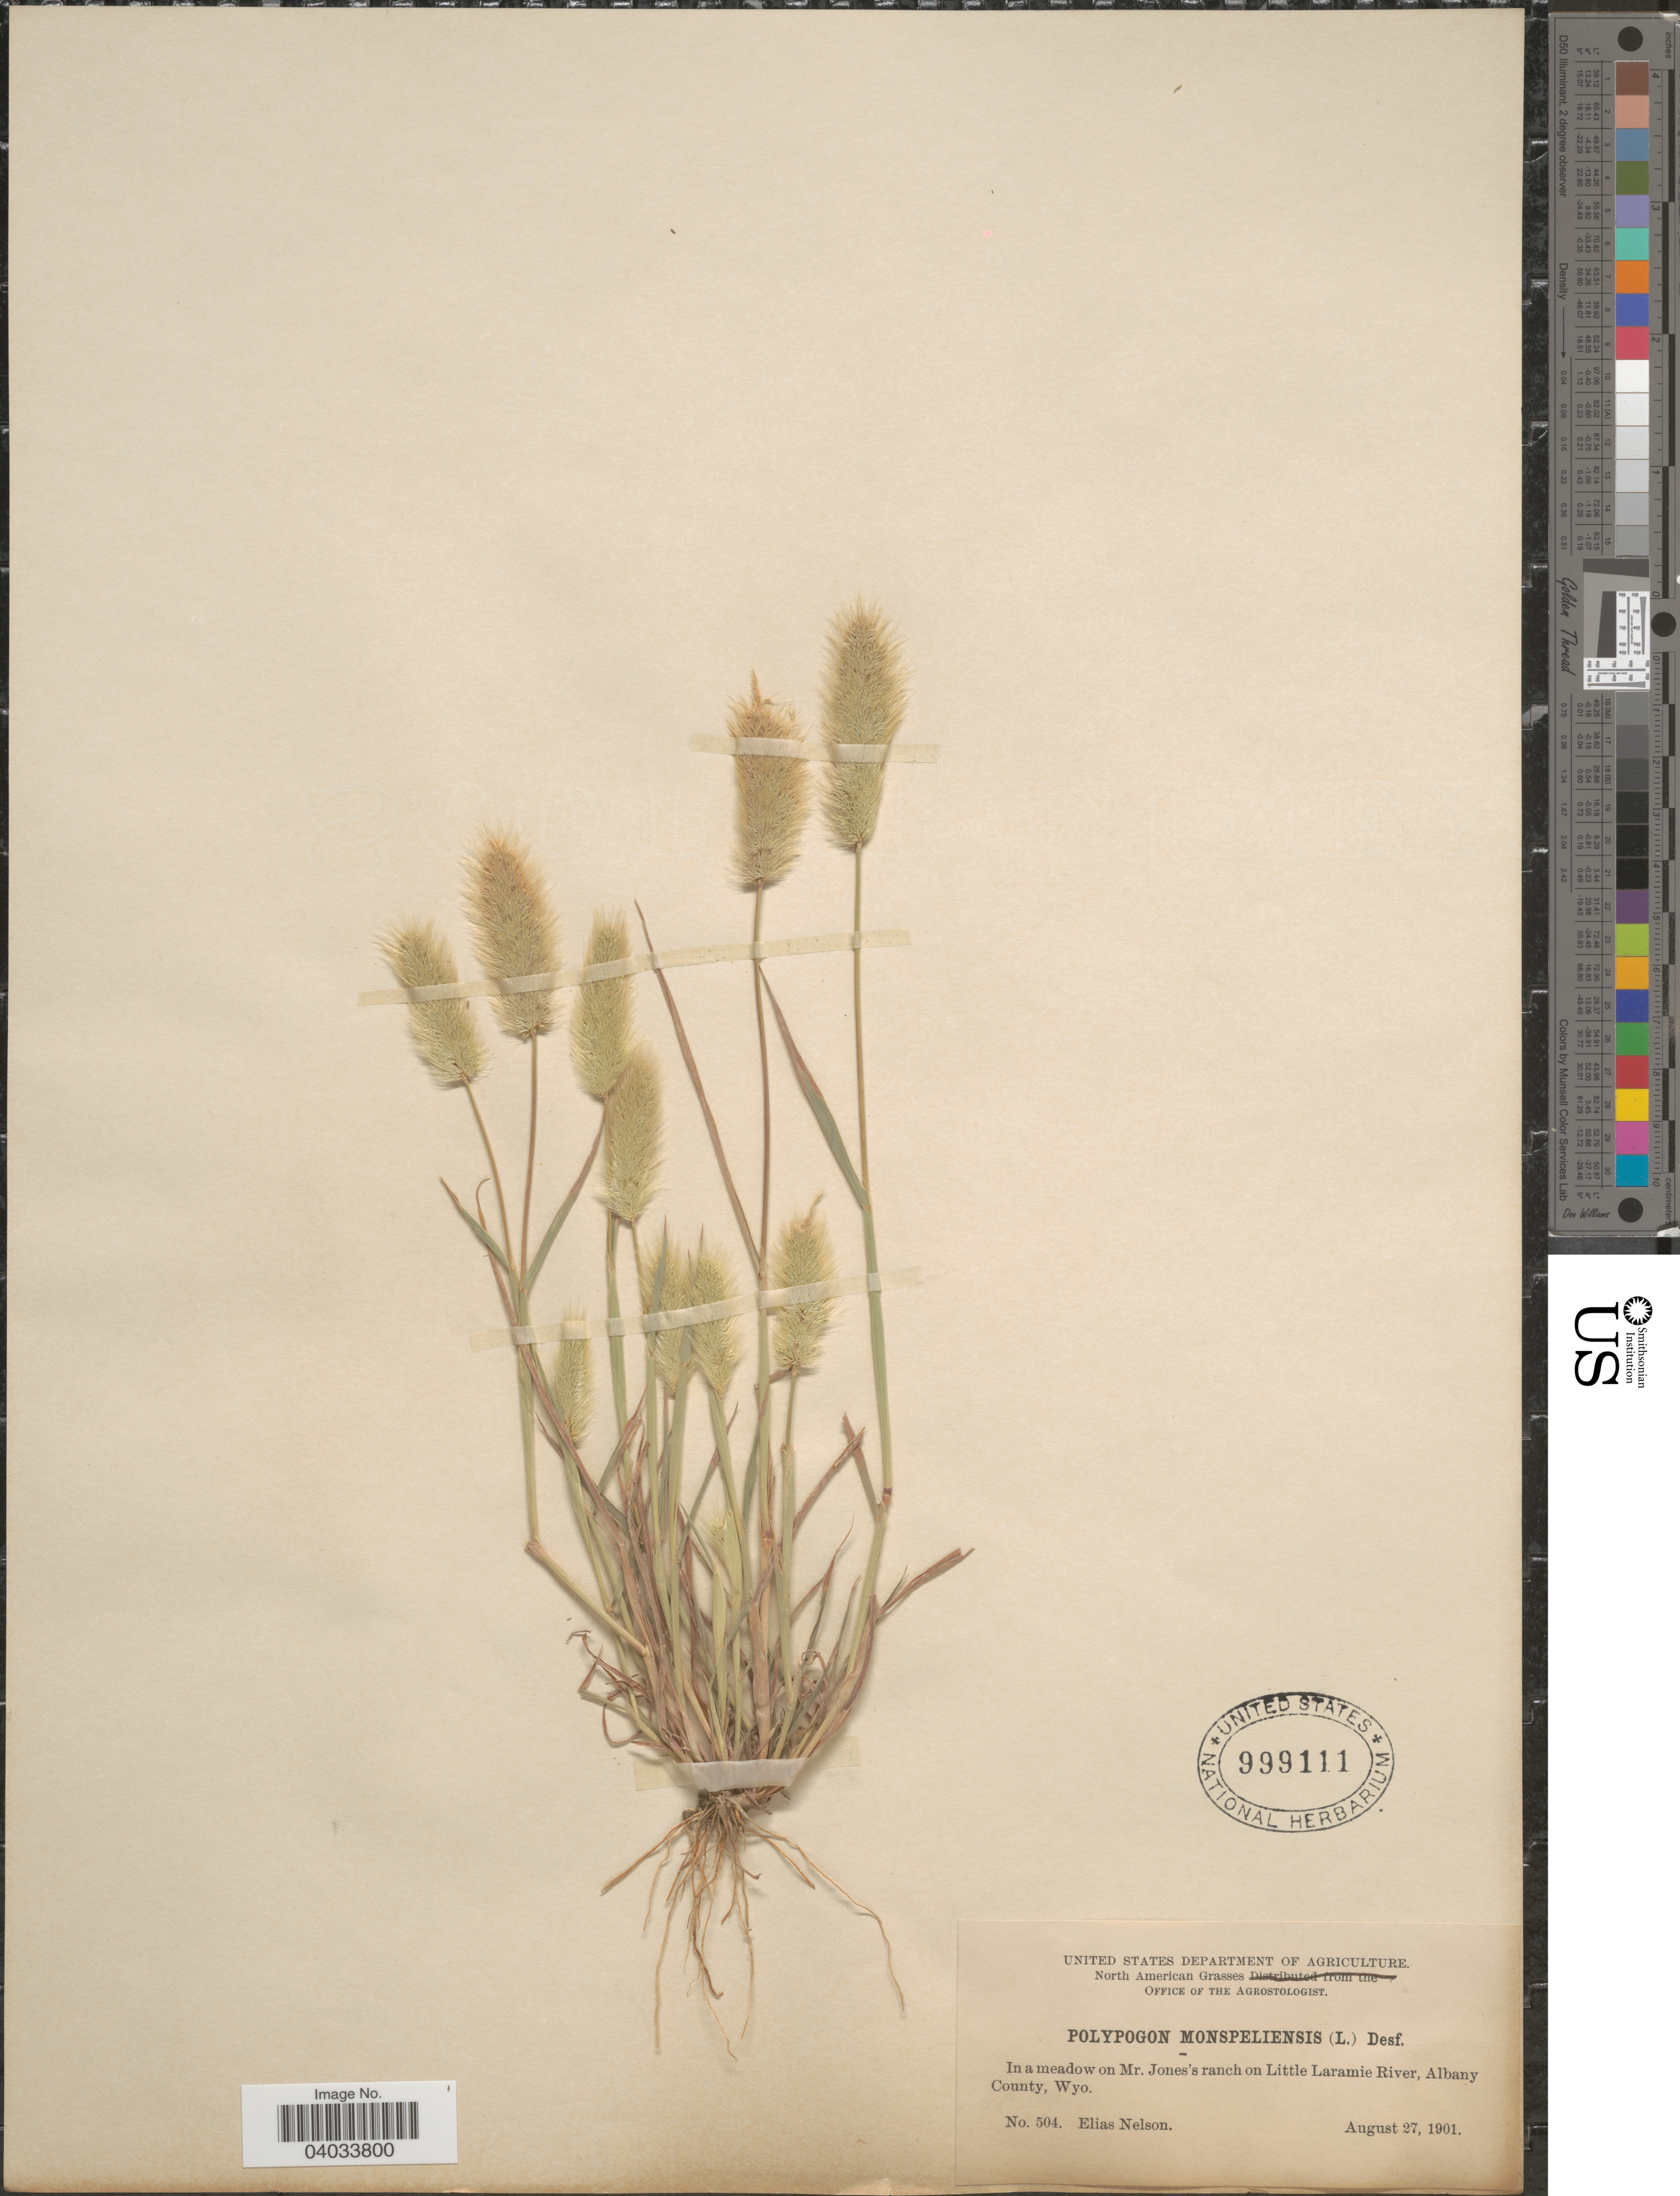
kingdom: Plantae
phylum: Tracheophyta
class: Liliopsida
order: Poales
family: Poaceae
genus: Polypogon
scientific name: Polypogon monspeliensis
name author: (L.) Desf.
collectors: E. Nelson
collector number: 504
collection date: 1901-08-27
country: United States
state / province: Wyoming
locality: In a meadow on Mr. Jones's ranch on Little Laramie River, Albany County.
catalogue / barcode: US 999111